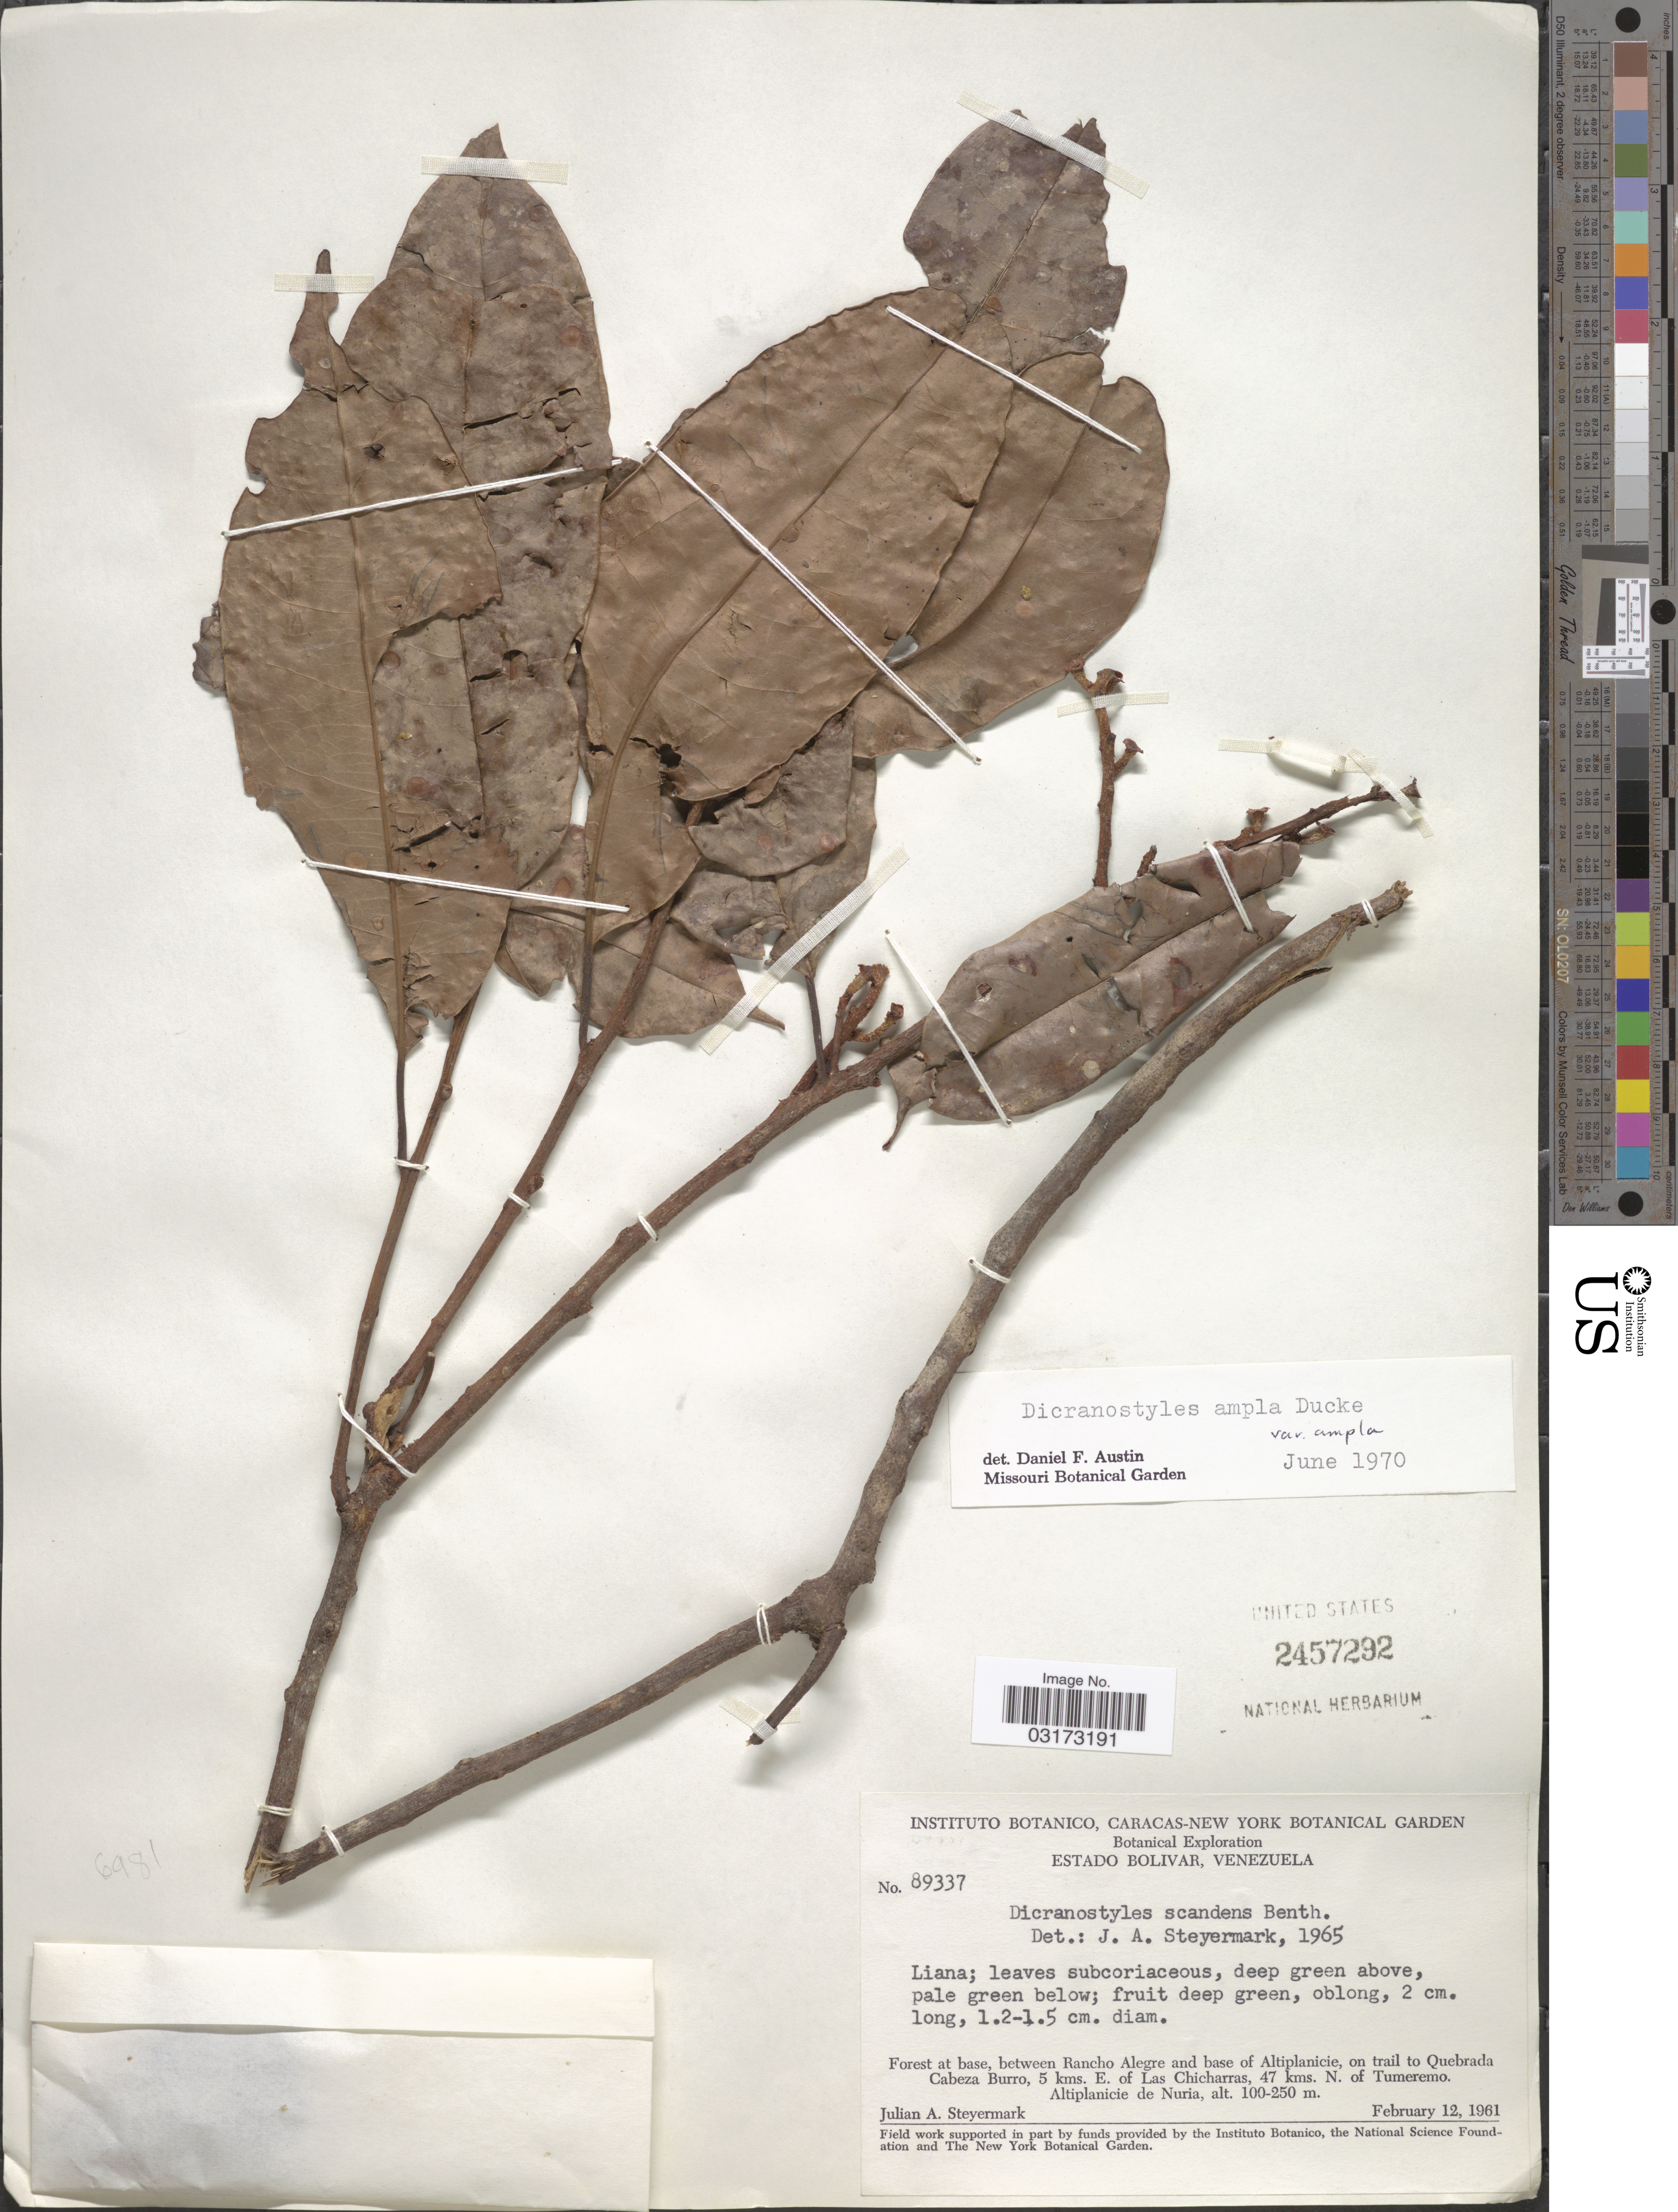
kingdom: Plantae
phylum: Tracheophyta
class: Magnoliopsida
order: Solanales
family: Convolvulaceae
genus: Dicranostyles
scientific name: Dicranostyles ampla var. ampla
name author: Ducke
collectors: J. Steyermark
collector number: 89337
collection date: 1961-02-12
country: Venezuela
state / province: Bolivar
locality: Forest at base, between Rancho Alegre and base of Altiplanicie, on trail to Quebrada Cabeza Burro, 5 kms. E. of Las Chicharras, 47 kms. N. of Tumeremo. Altiplanicie de Nuria.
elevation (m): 100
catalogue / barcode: US 2457292